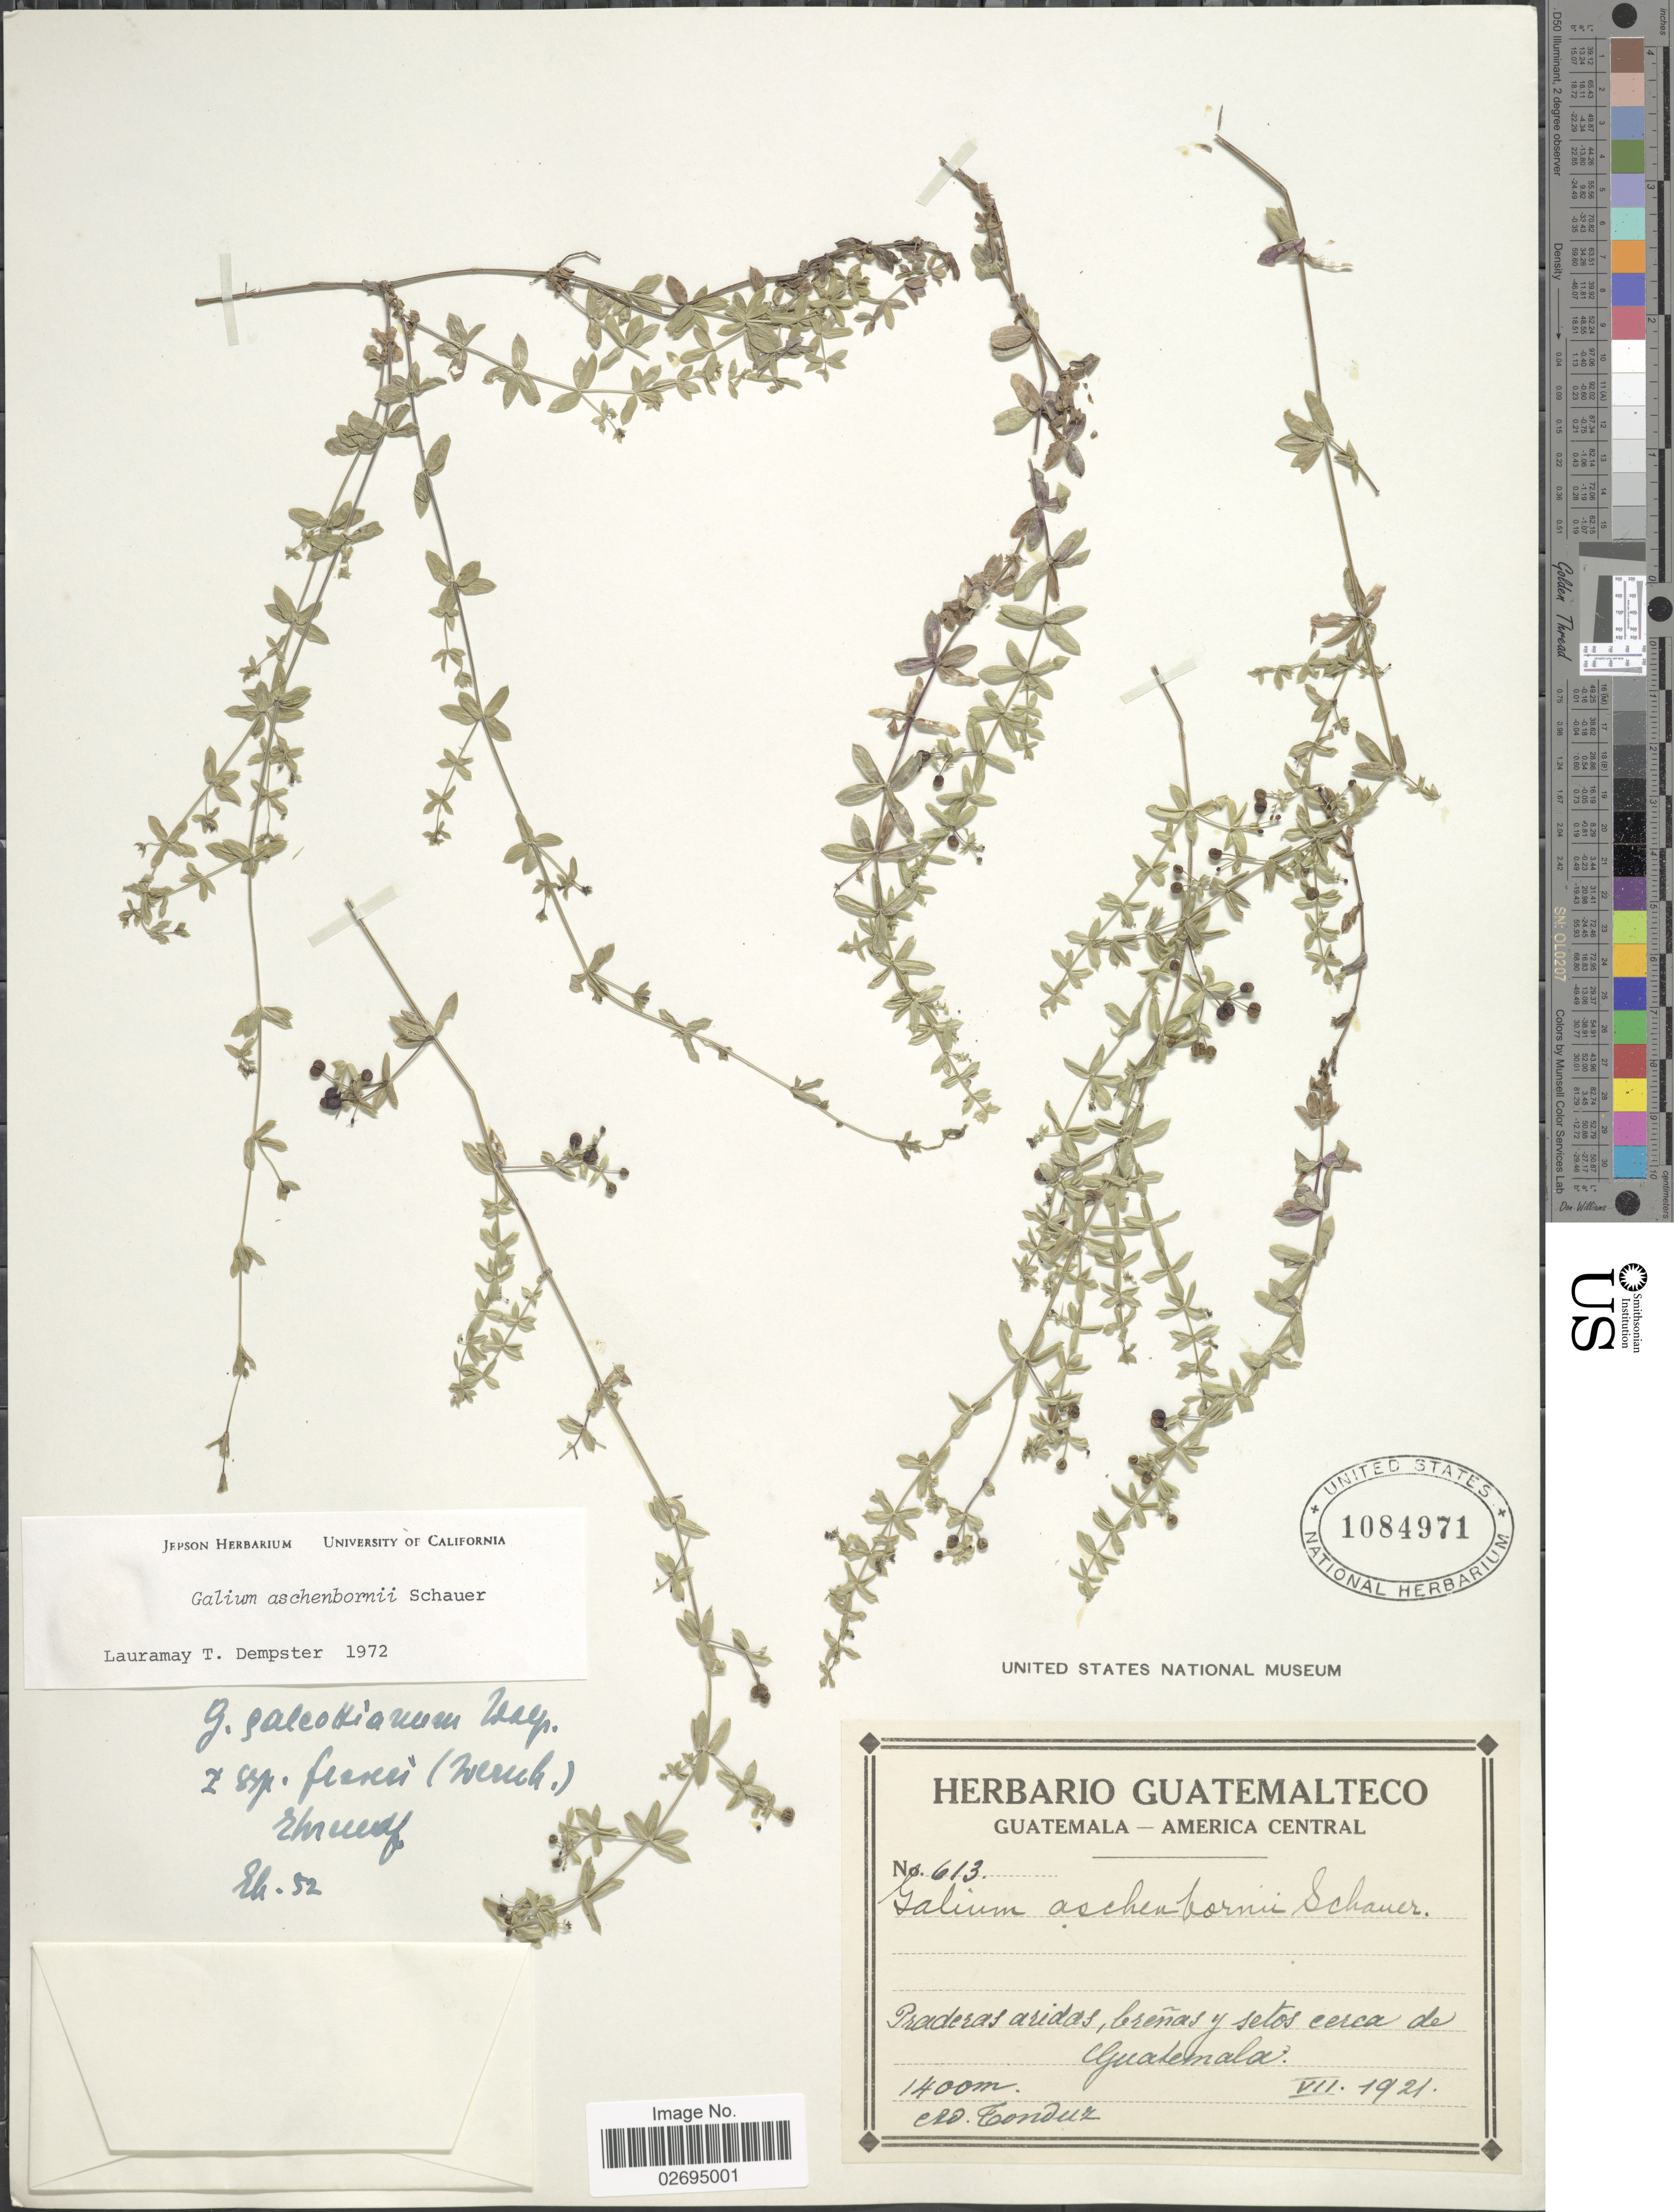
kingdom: Plantae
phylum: Tracheophyta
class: Magnoliopsida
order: Gentianales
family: Rubiaceae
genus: Galium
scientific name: Galium aschenbornii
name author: Schauer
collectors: A. Tonduz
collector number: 613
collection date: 1921-07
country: Guatemala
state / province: Guatemala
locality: Praderas aridas, breñas y setos cerca de Guatemala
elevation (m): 1400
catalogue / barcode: US 1084971